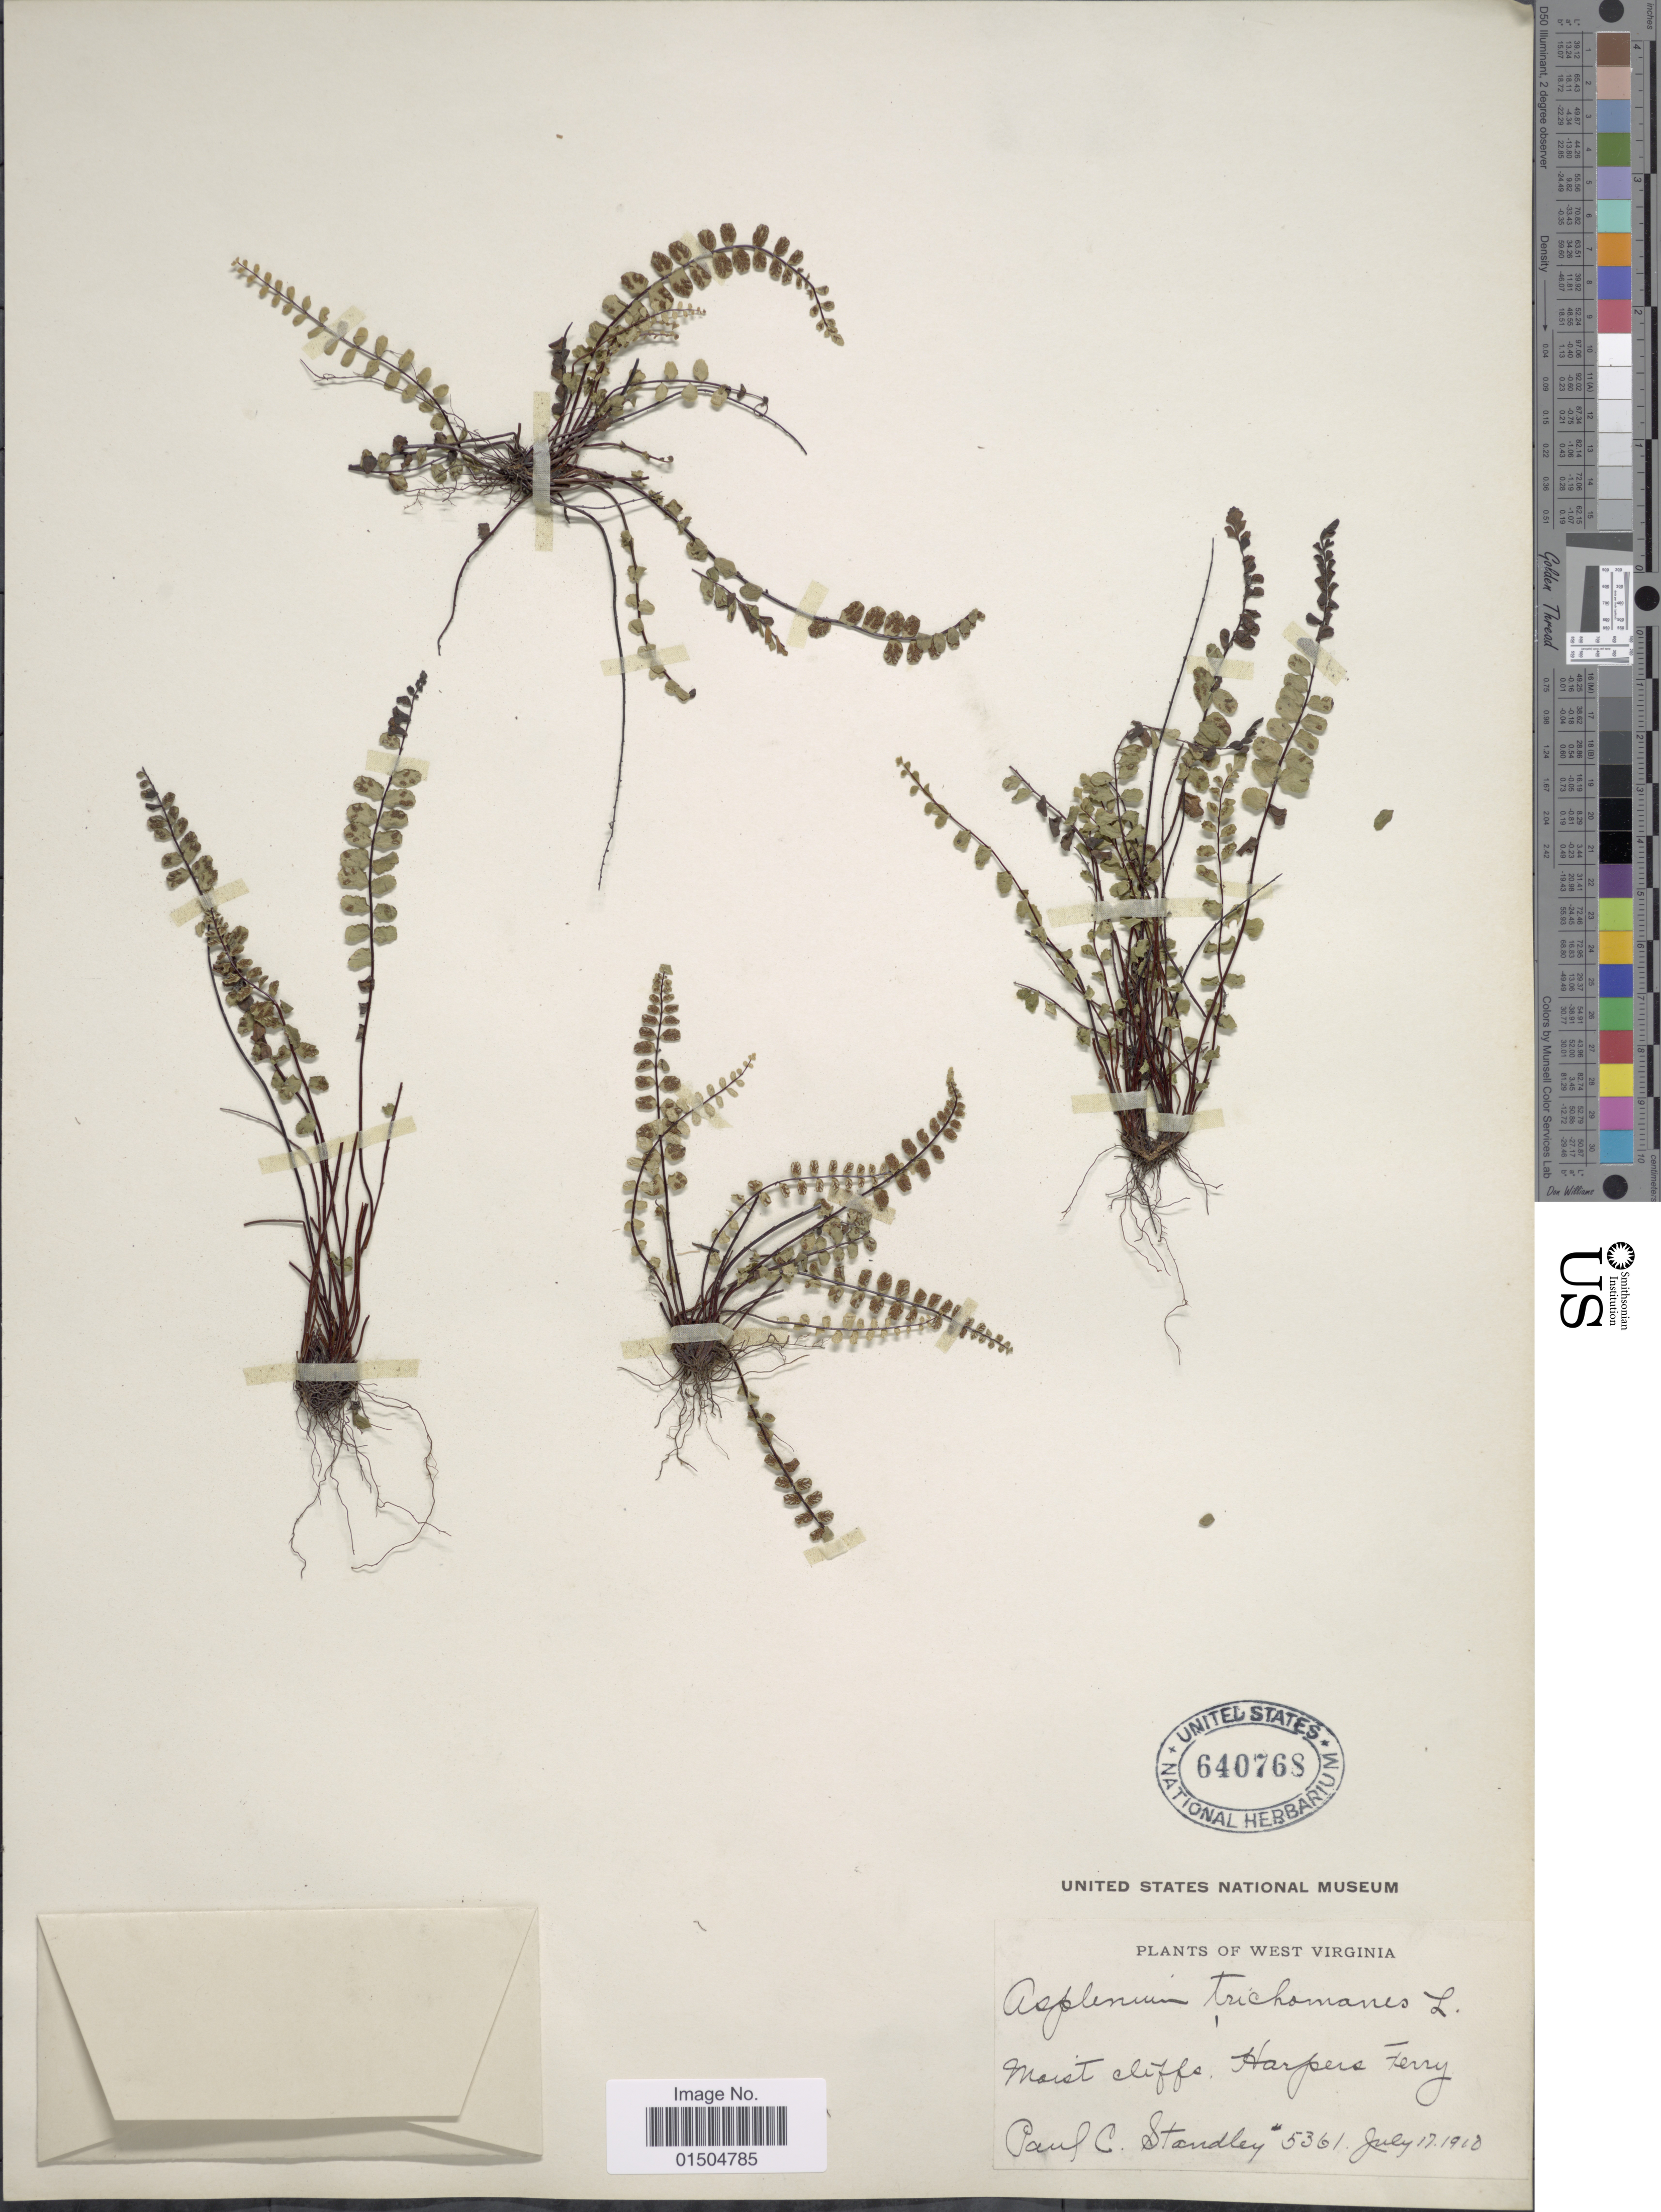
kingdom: Plantae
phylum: Tracheophyta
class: Polypodiopsida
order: Polypodiales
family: Aspleniaceae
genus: Asplenium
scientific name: Asplenium trichomanes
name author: L.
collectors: P. C. Standley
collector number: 5361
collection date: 1910-07-17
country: United States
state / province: West Virginia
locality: Moist cliffs, Harpers Ferry.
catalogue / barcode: US 640768